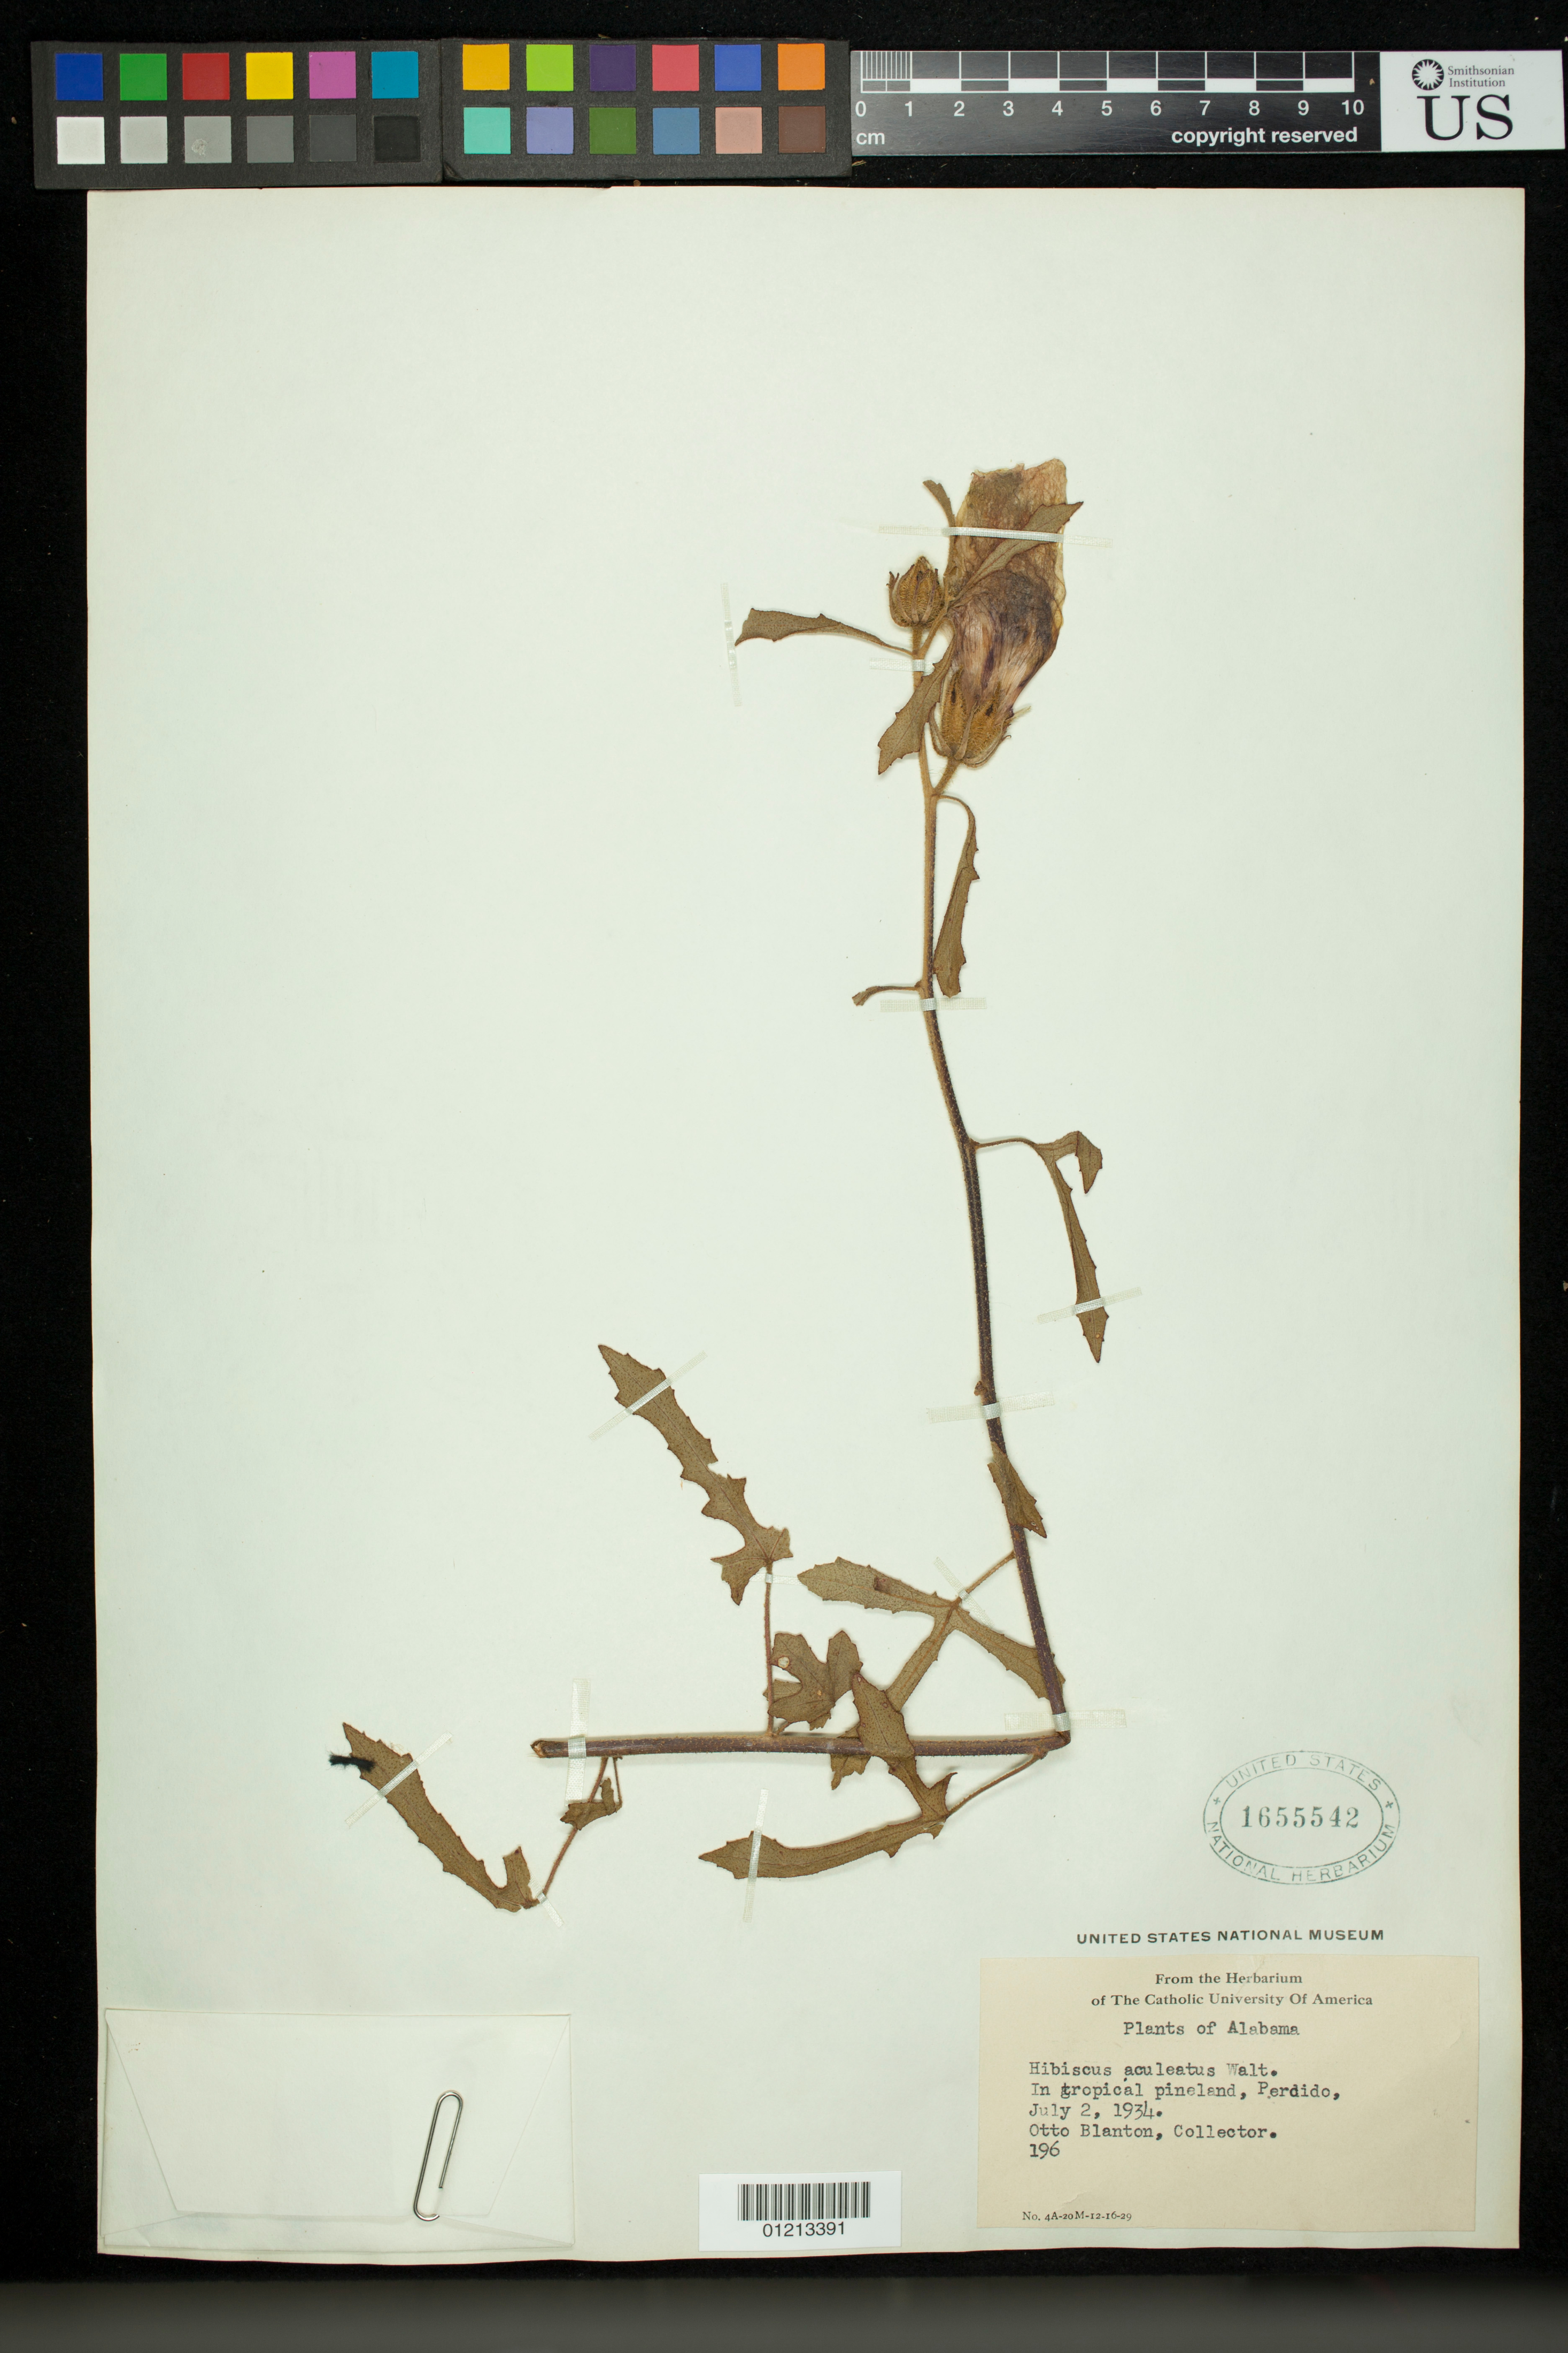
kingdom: Plantae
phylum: Tracheophyta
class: Magnoliopsida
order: Malvales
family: Malvaceae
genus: Sabdariffa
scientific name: Sabdariffa aculeata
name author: (Walter) M.M. Hanes & R.L. Barrett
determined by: Dorr, Laurence J., Curator (BOT), Smithsonian Institution - National Museum of Natural History (UNITED STATES)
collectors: O. Blanton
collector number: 196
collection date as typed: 07 Feb 1934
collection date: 1934-02-07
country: United States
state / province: Alabama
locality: Tropical pineland, Perdido.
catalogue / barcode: US 1655542